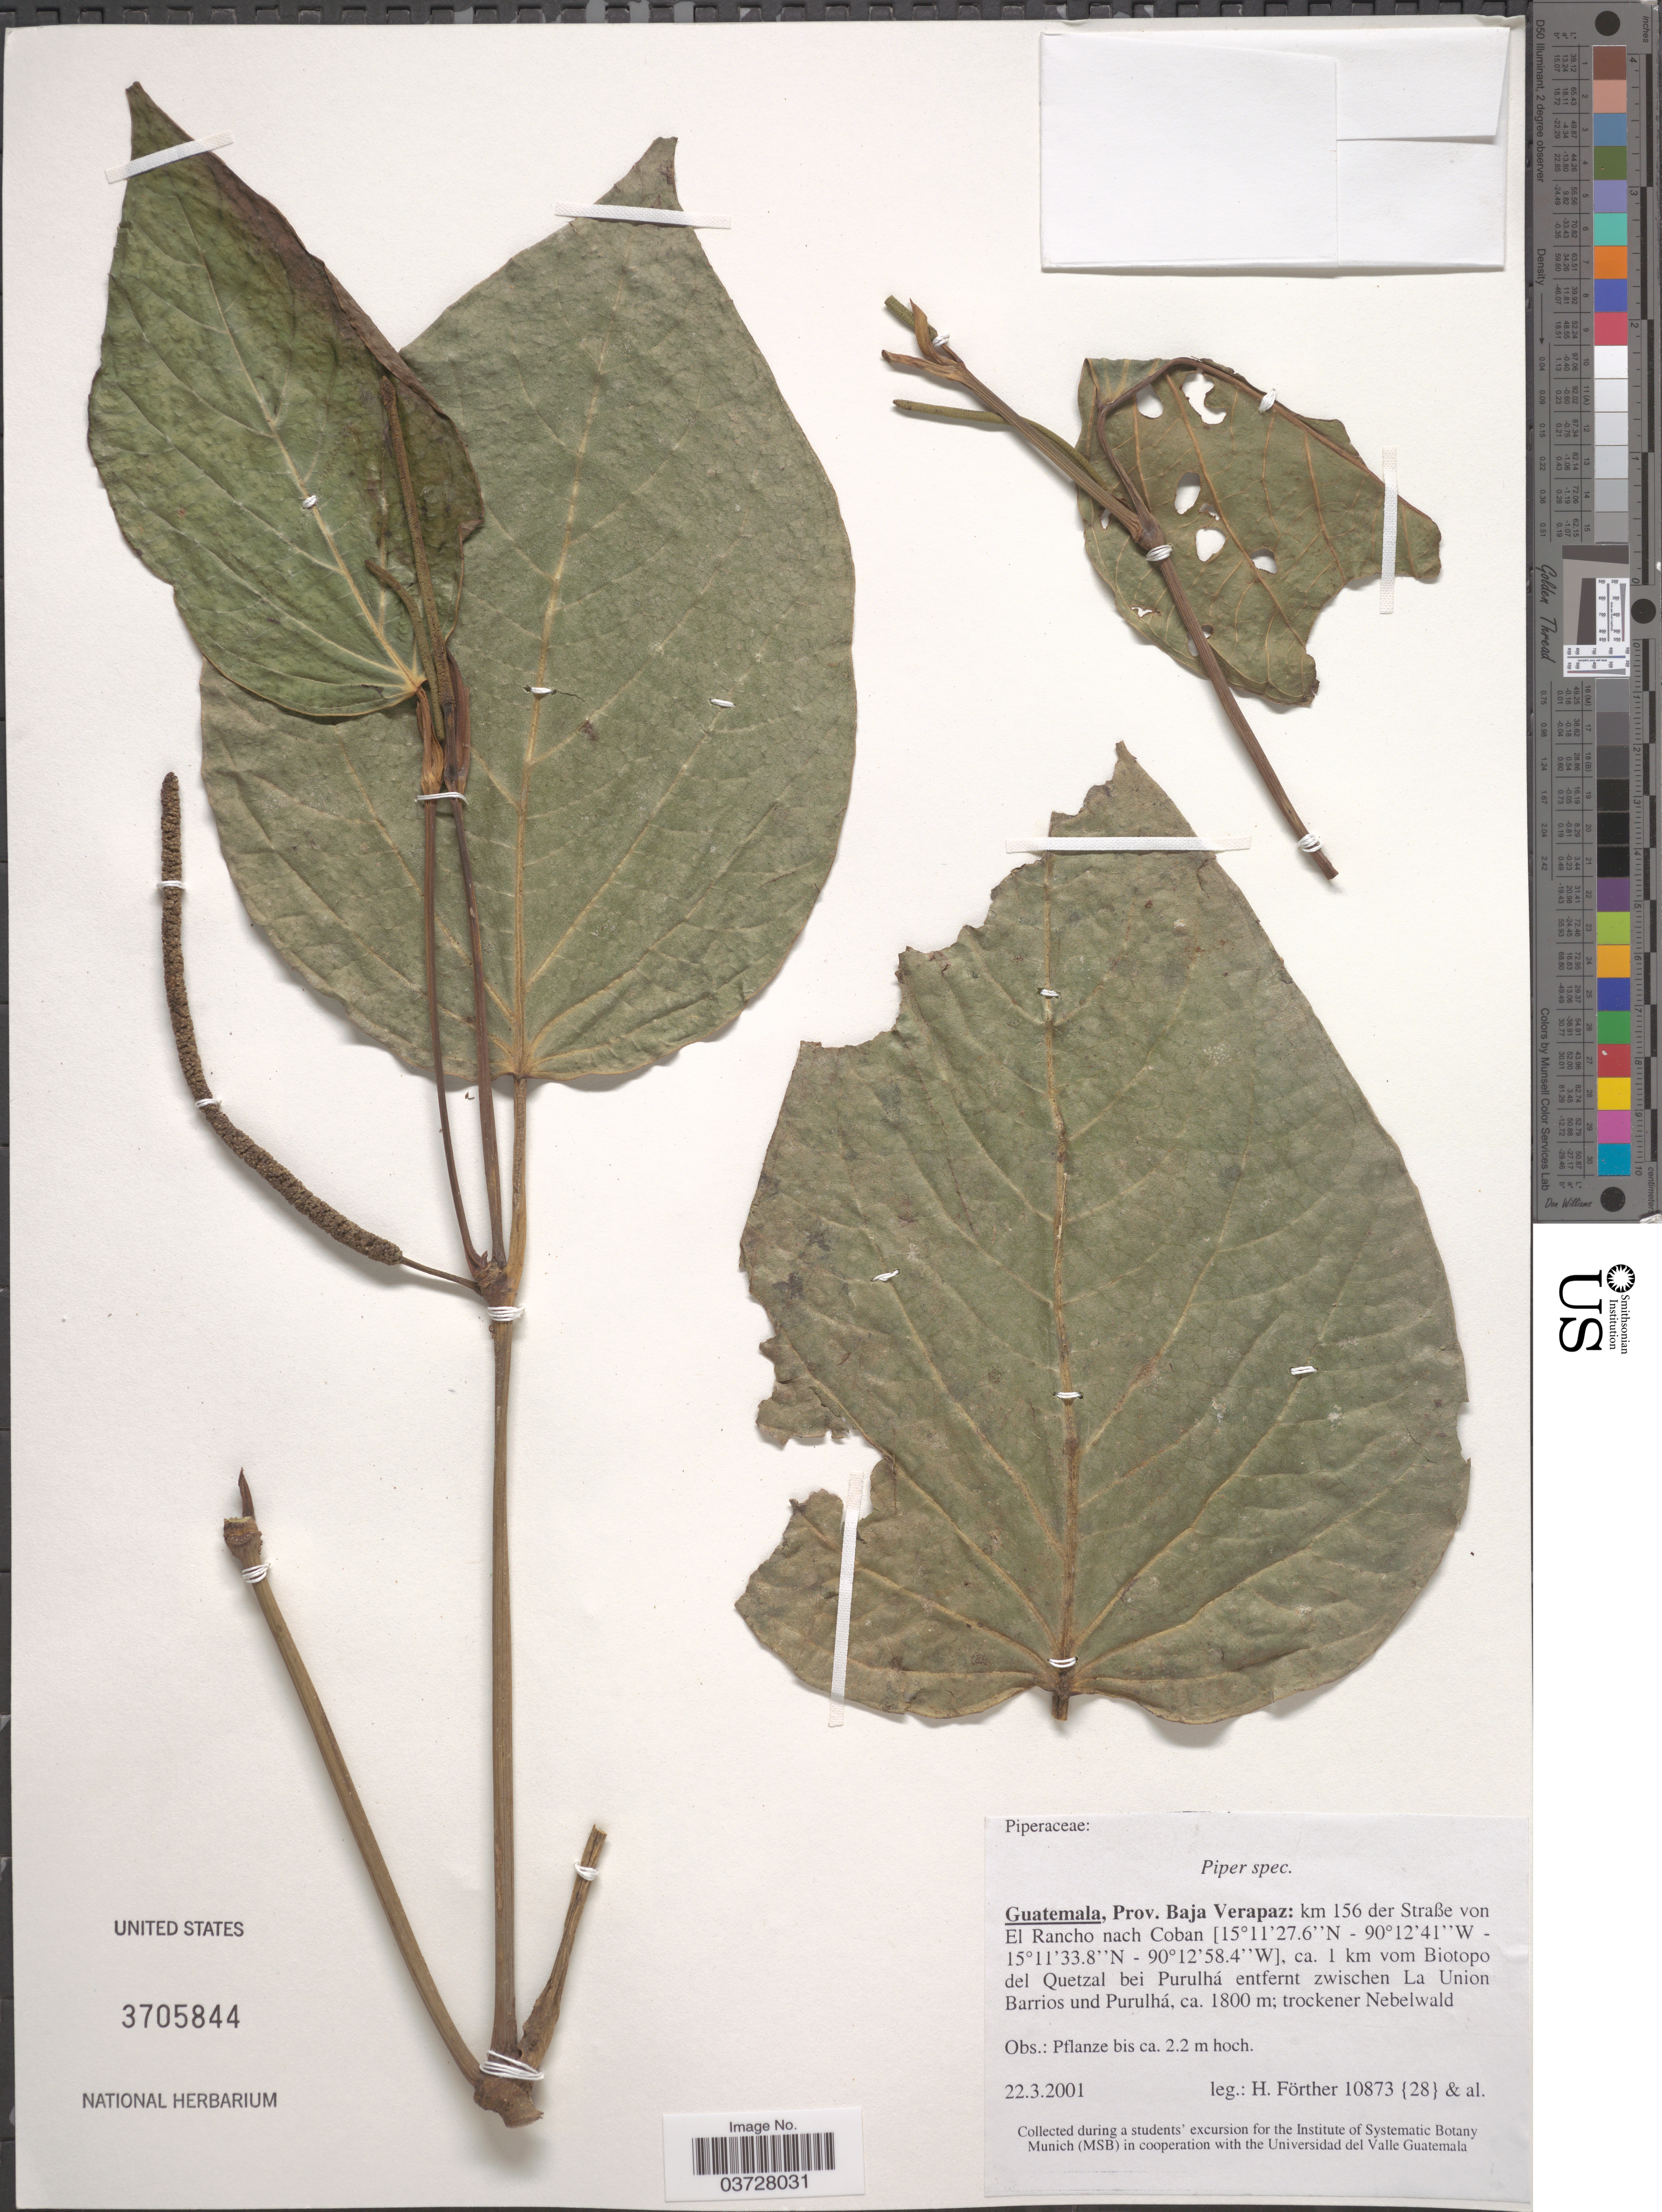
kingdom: Plantae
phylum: Tracheophyta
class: Magnoliopsida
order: Piperales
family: Piperaceae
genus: Piper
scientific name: Piper sp.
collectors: H. Förther & et al.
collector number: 10873{28}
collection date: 2001-03-22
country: Guatemala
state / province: Baja Verapaz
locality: Km 156 des Straße von El Rancho nach Coban, ca. 1 km vom Biotopo del Quetzal bei Purulhá entfernt zwischen La Union Barrios und Purulhá.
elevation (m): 1800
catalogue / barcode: US 3705844